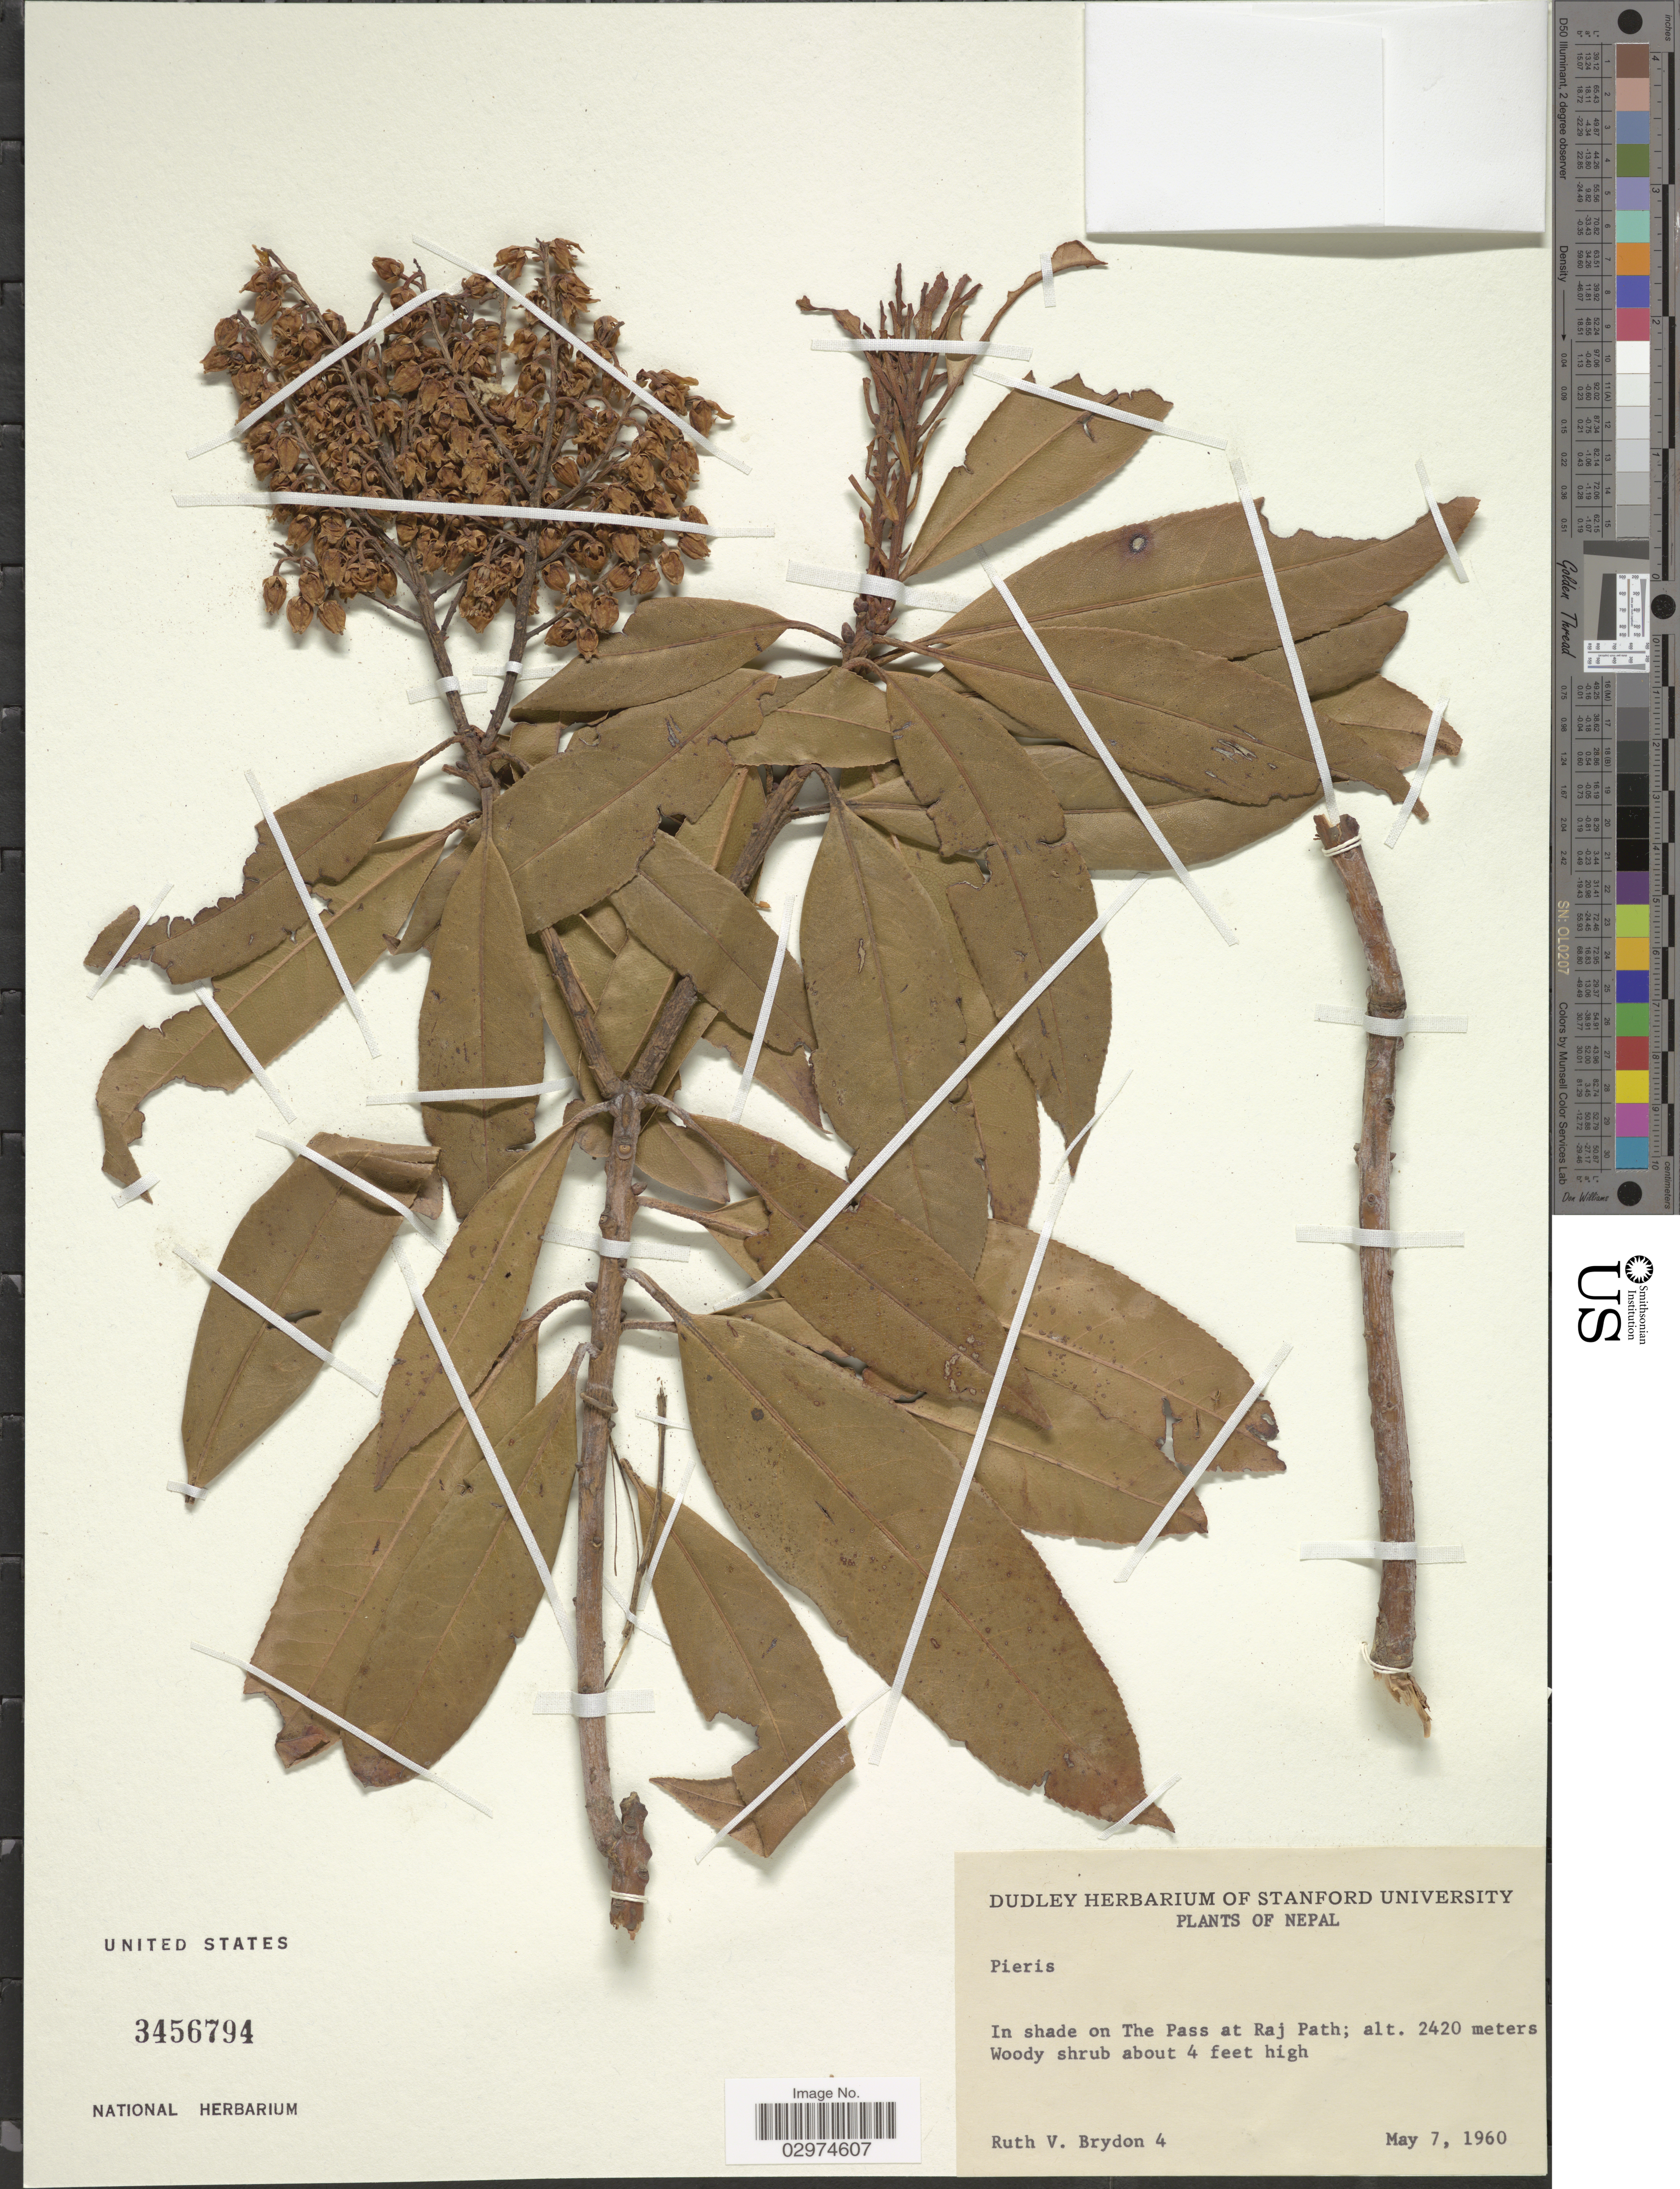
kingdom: Plantae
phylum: Tracheophyta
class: Magnoliopsida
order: Ericales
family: Ericaceae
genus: Pieris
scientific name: Pieris sp.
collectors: R. Brydon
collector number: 4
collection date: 1960-05-07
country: Nepal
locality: In shade on The Pass at Raj Path.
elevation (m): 2420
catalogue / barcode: US 3456794